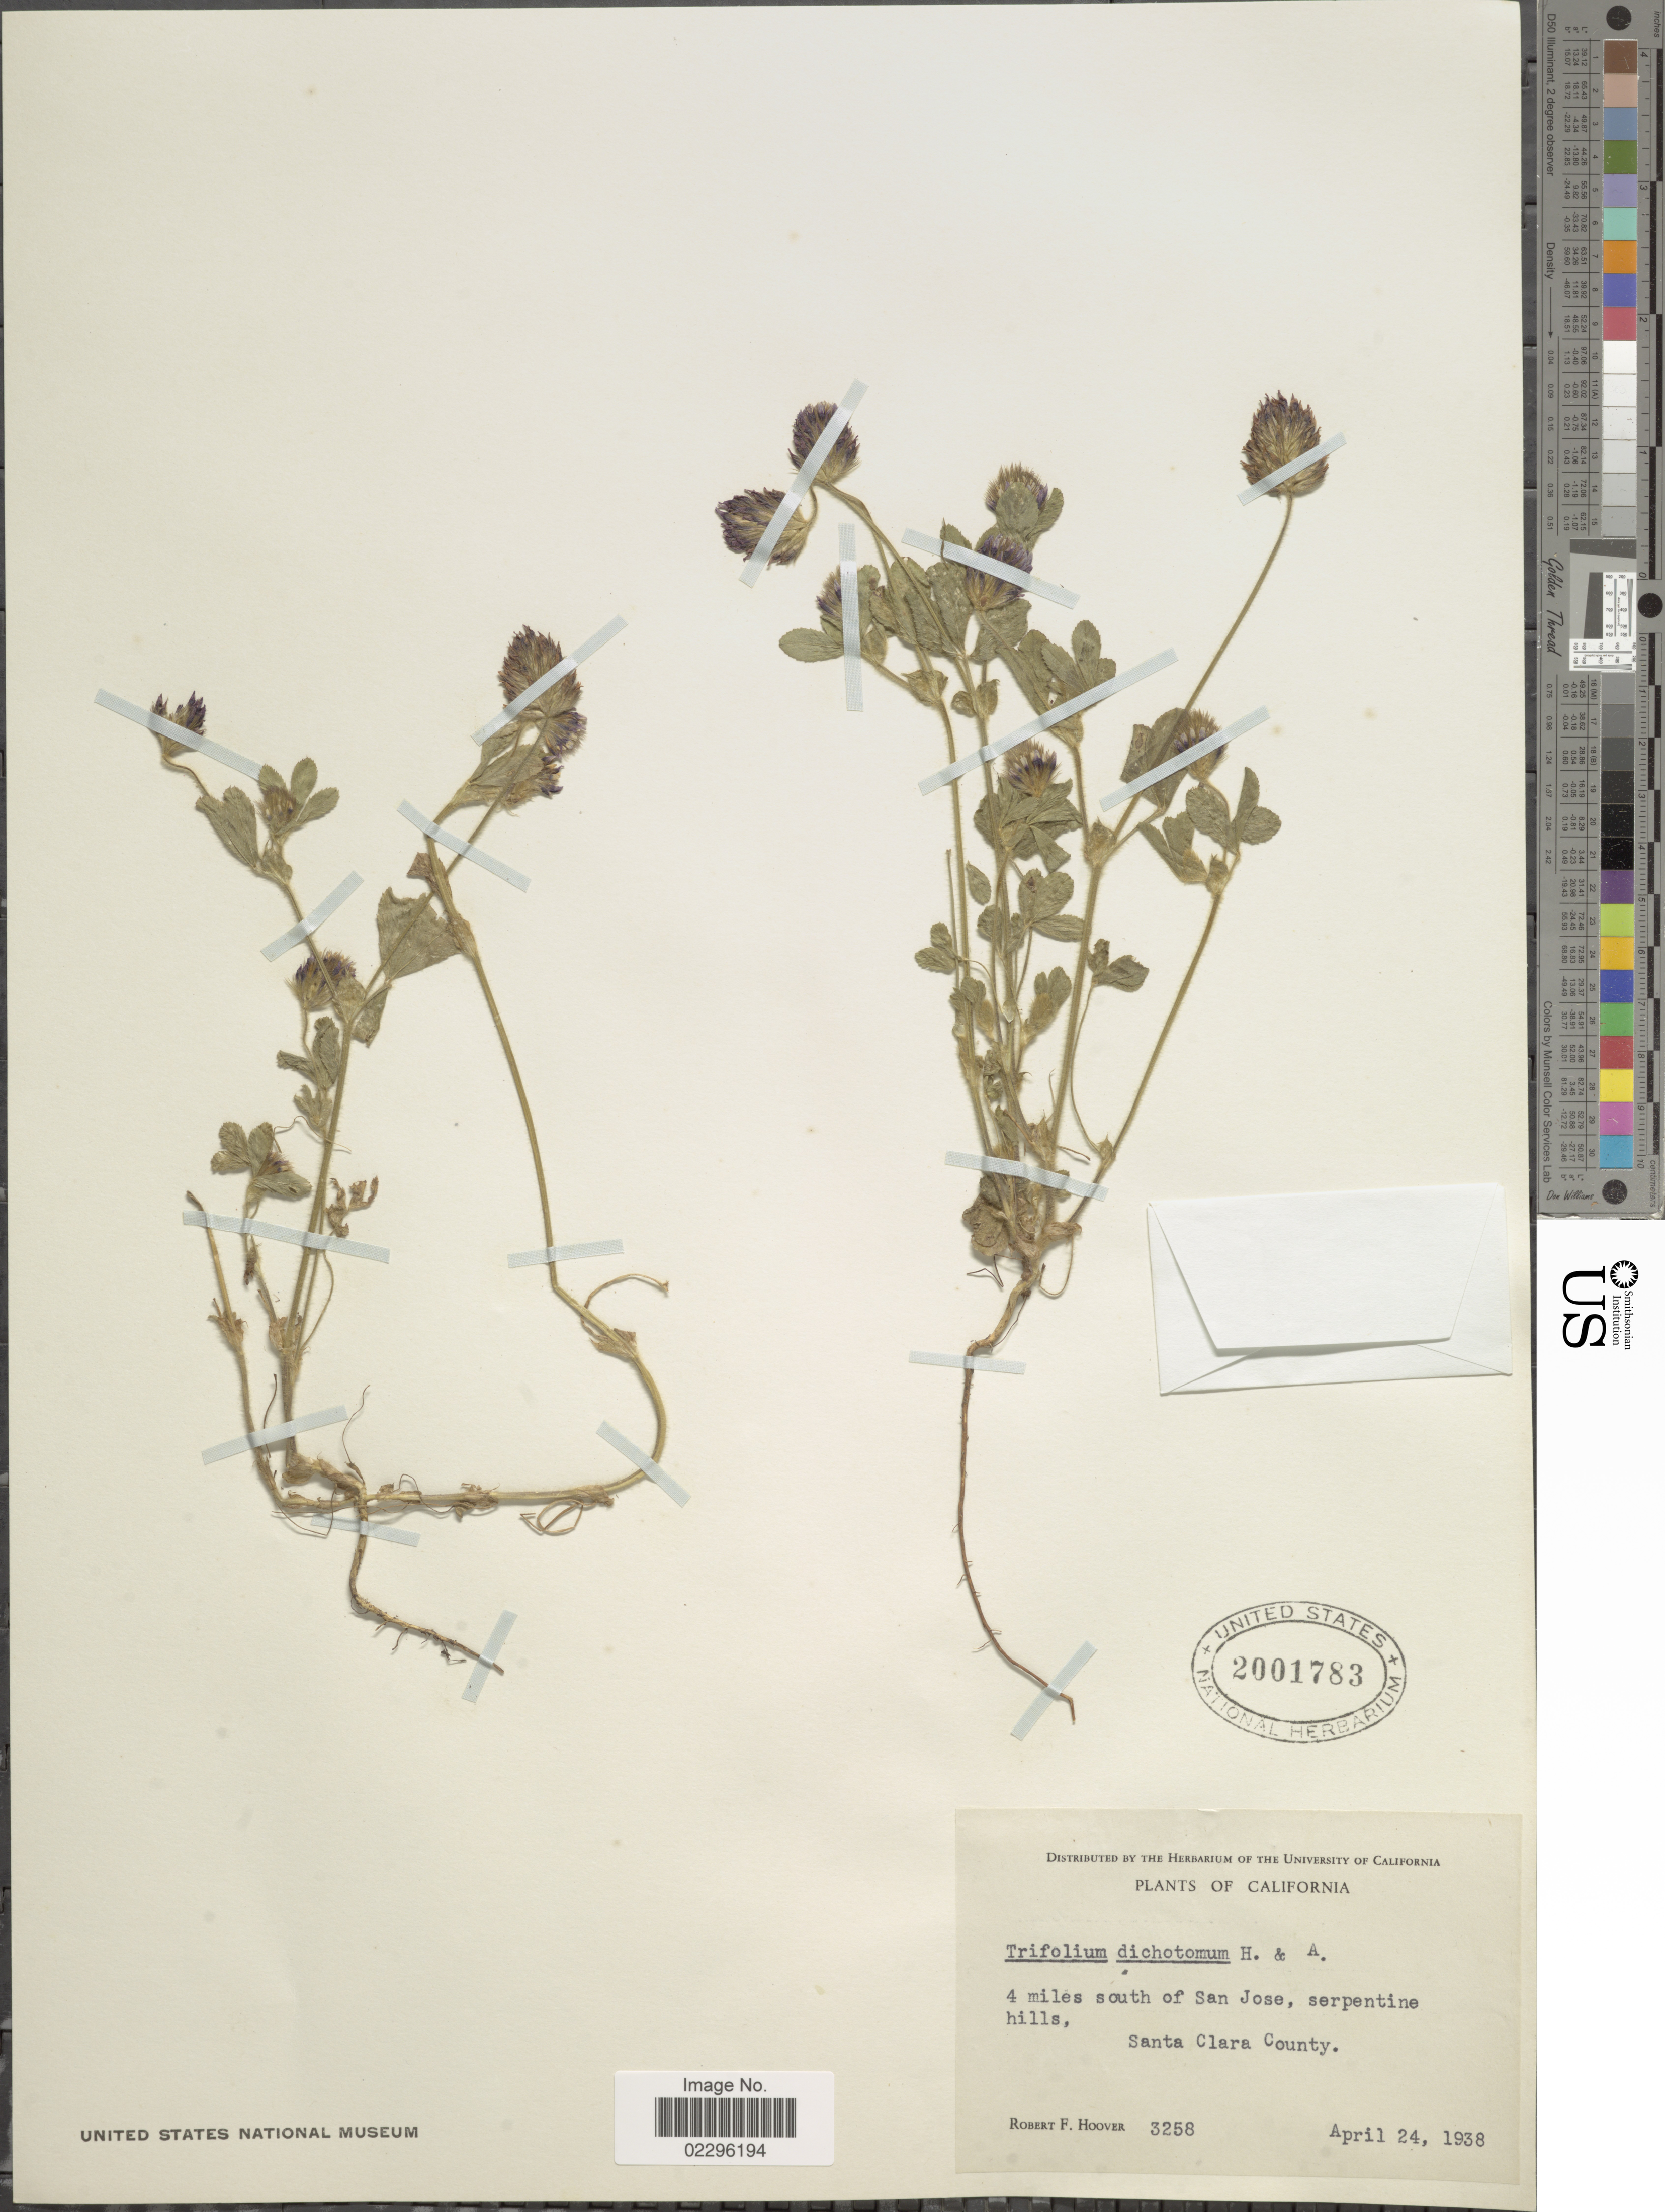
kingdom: Plantae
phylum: Tracheophyta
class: Magnoliopsida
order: Fabales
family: Fabaceae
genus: Trifolium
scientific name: Trifolium dichotomum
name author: Hook. & Arn.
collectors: R. F. Hoover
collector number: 3258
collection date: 1938-04-24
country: United States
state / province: California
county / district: Santa Clara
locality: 4 miles south of San Jose, serpentine hills, Santa Clara County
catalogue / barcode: US 2001783